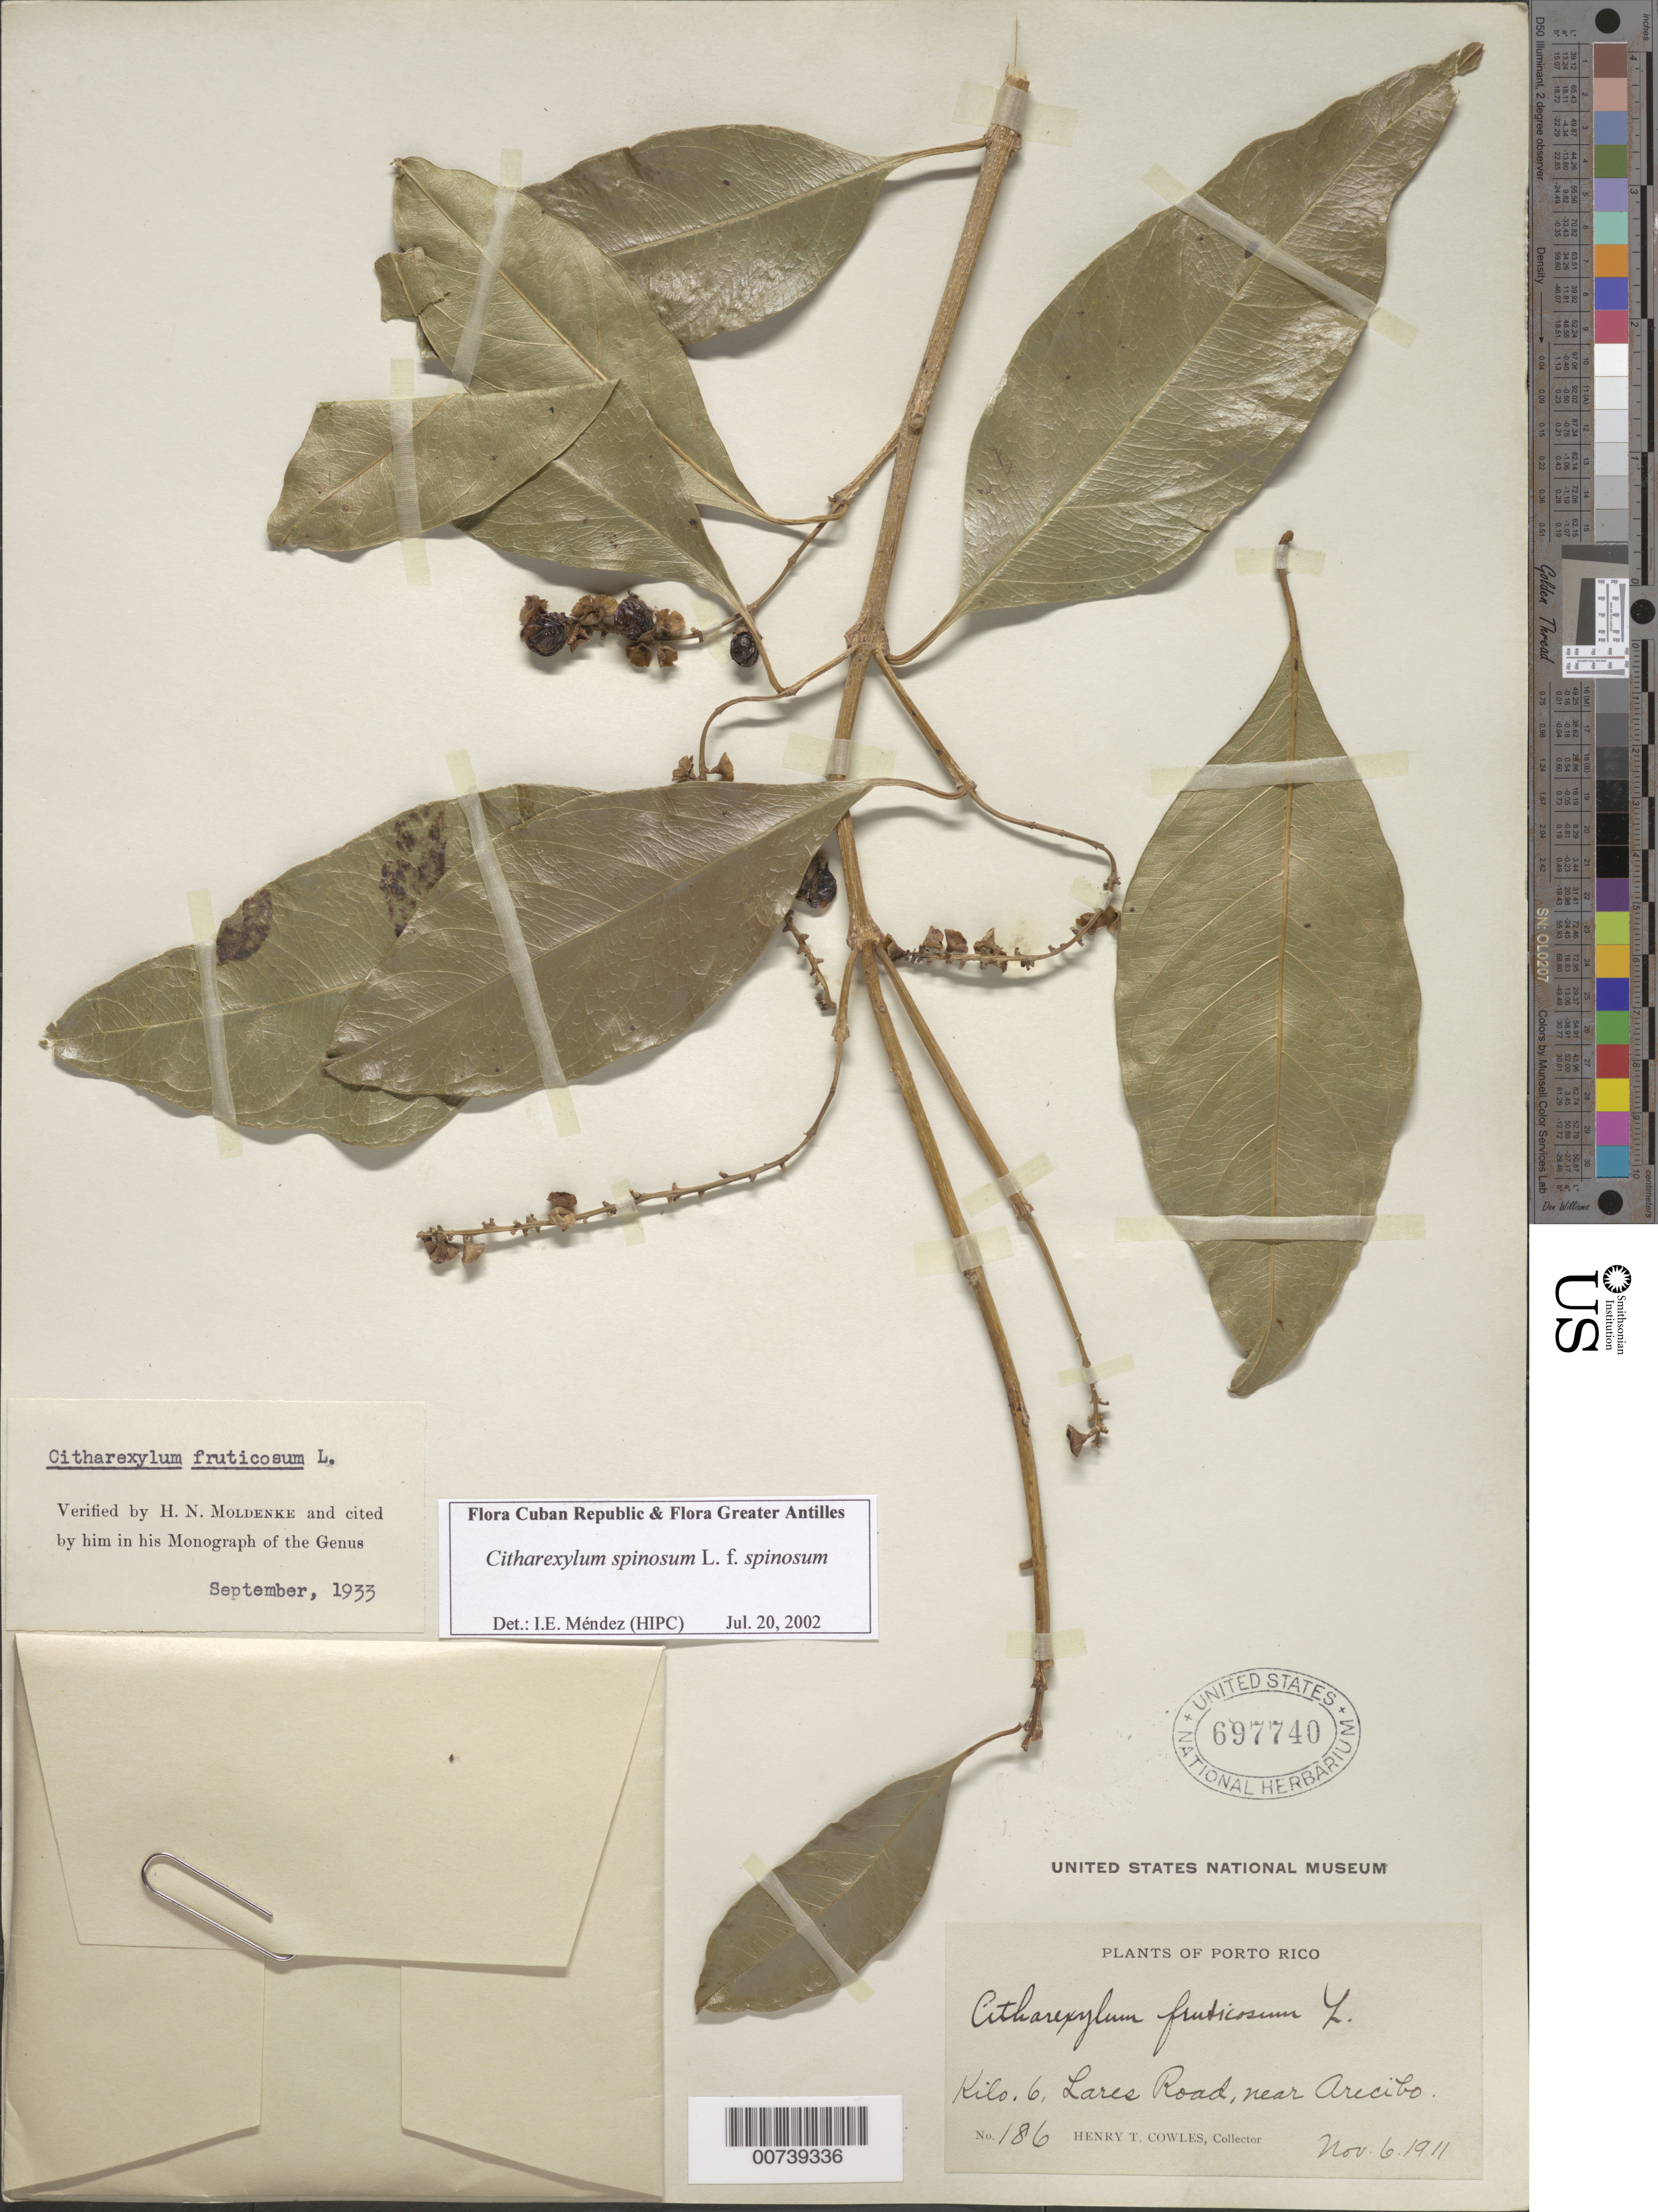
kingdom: Plantae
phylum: Tracheophyta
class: Magnoliopsida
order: Lamiales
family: Verbenaceae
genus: Citharexylum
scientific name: Citharexylum spinosum f. spinosum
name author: L.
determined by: Méndez, Isidro E., (HIPC)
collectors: H. Cowles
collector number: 186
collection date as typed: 06 Nov 1911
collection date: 1911-11-06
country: Puerto Rico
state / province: Arecibo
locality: Km 6, Lares road, near Arecibo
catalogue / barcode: US 697740